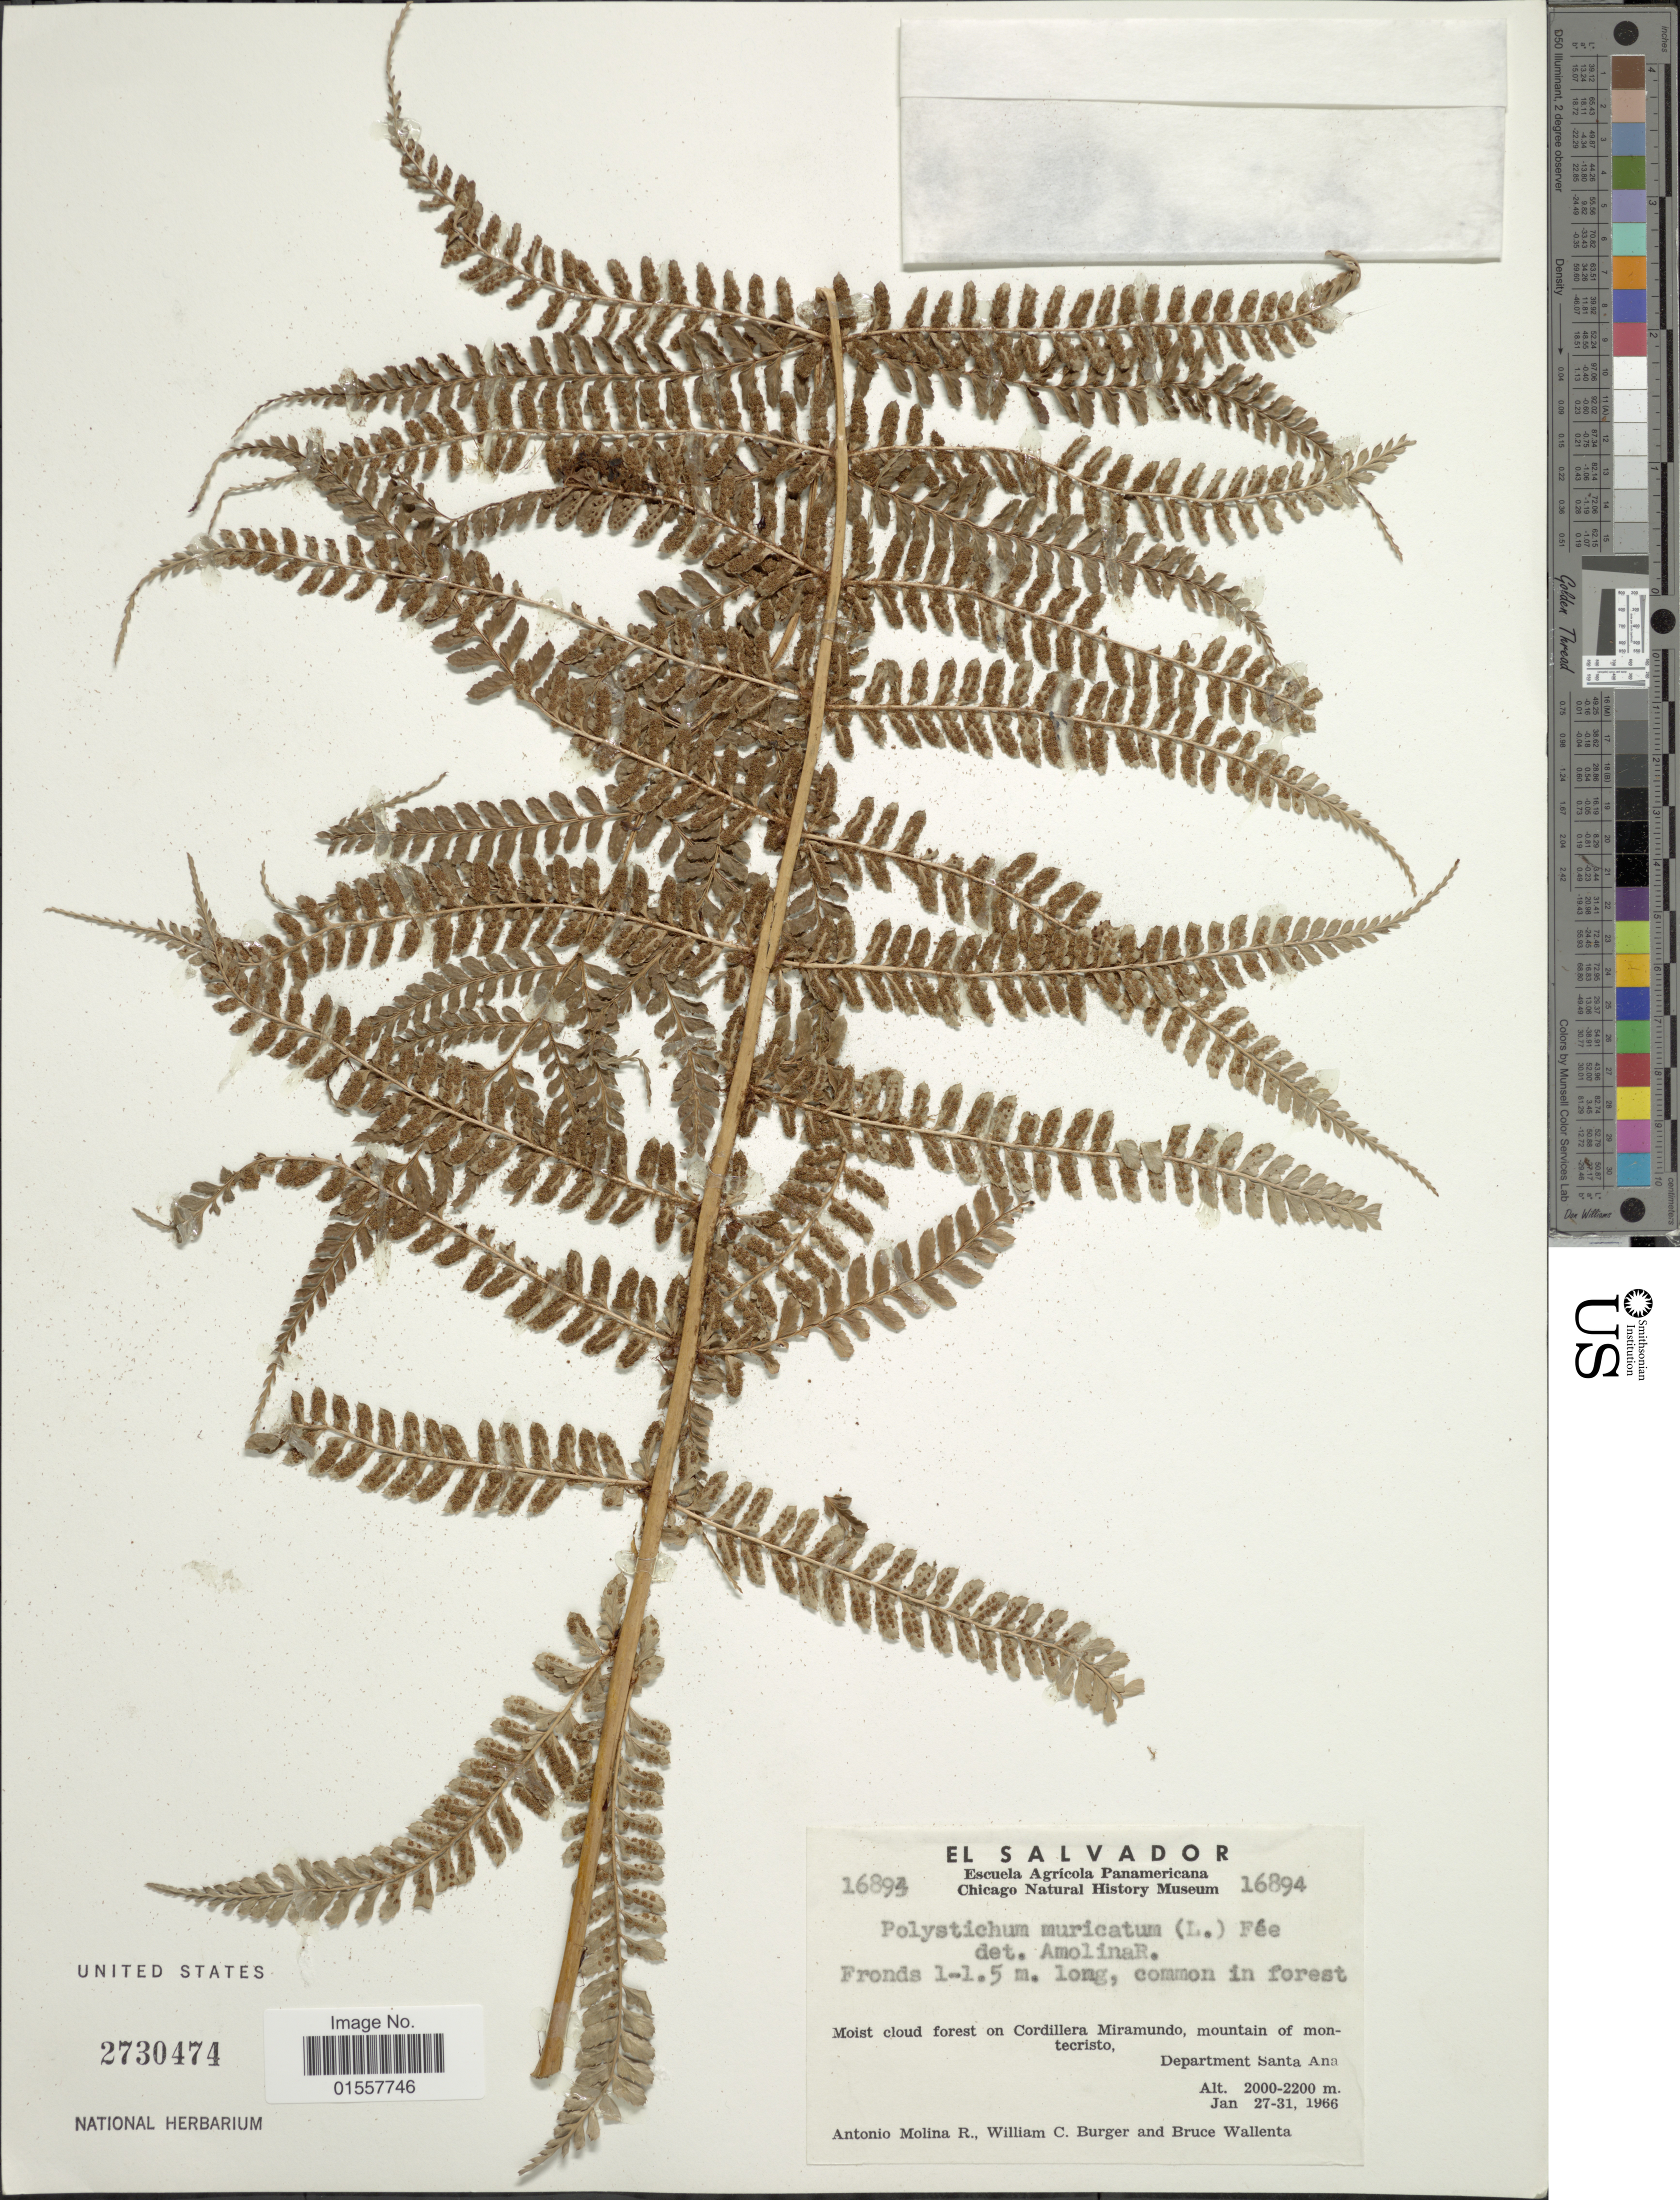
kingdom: Plantae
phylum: Tracheophyta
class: Polypodiopsida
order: Polypodiales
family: Dryopteridaceae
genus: Polystichum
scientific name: Polystichum muricatum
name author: (L.) Fée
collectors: A. Molina R., W. Burger & B. Wallenta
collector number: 16894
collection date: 1966-01-27/1966-01-31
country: El Salvador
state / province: Santa Ana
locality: Moist cloud forest on Cordillera Miramundo, mountain of montecristo, Department Santa Ana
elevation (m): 2000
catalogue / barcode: US 2730474